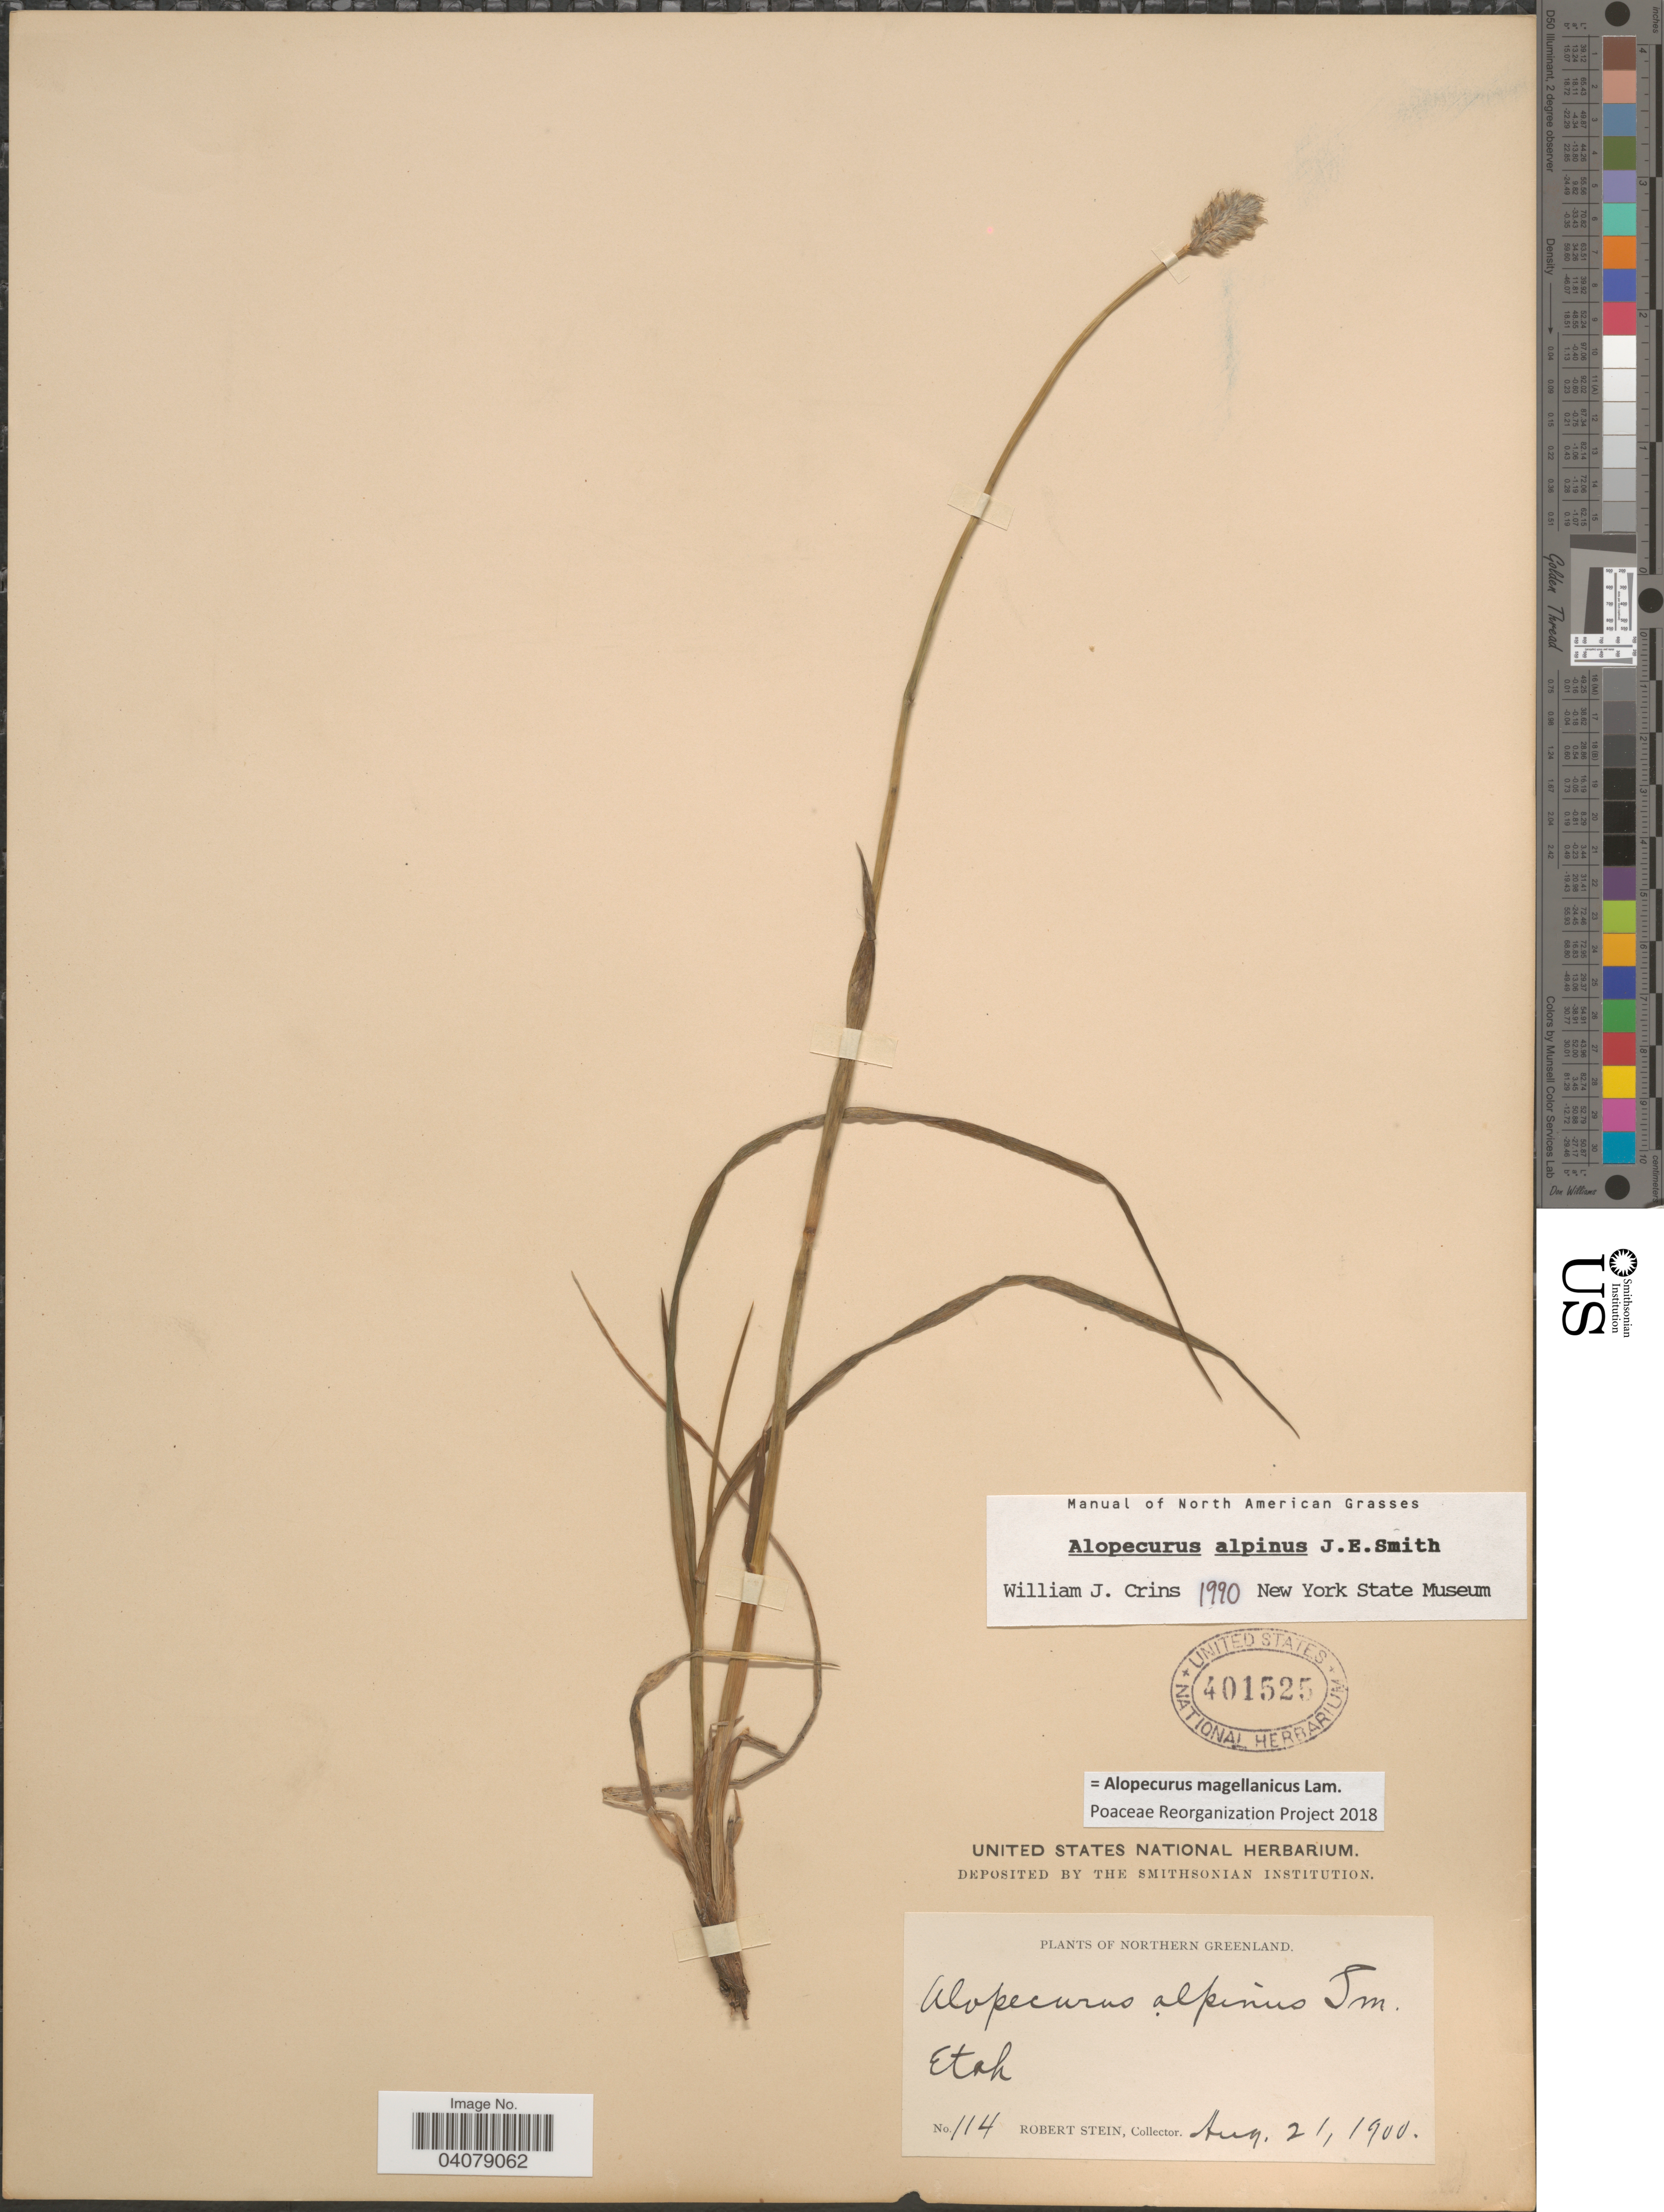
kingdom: Plantae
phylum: Tracheophyta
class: Liliopsida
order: Poales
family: Poaceae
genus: Alopecurus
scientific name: Alopecurus magellanicus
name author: Lam.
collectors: R. Stein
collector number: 114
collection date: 1900-08-21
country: Greenland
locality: Northern Greenland. Etah.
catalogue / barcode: US 401525